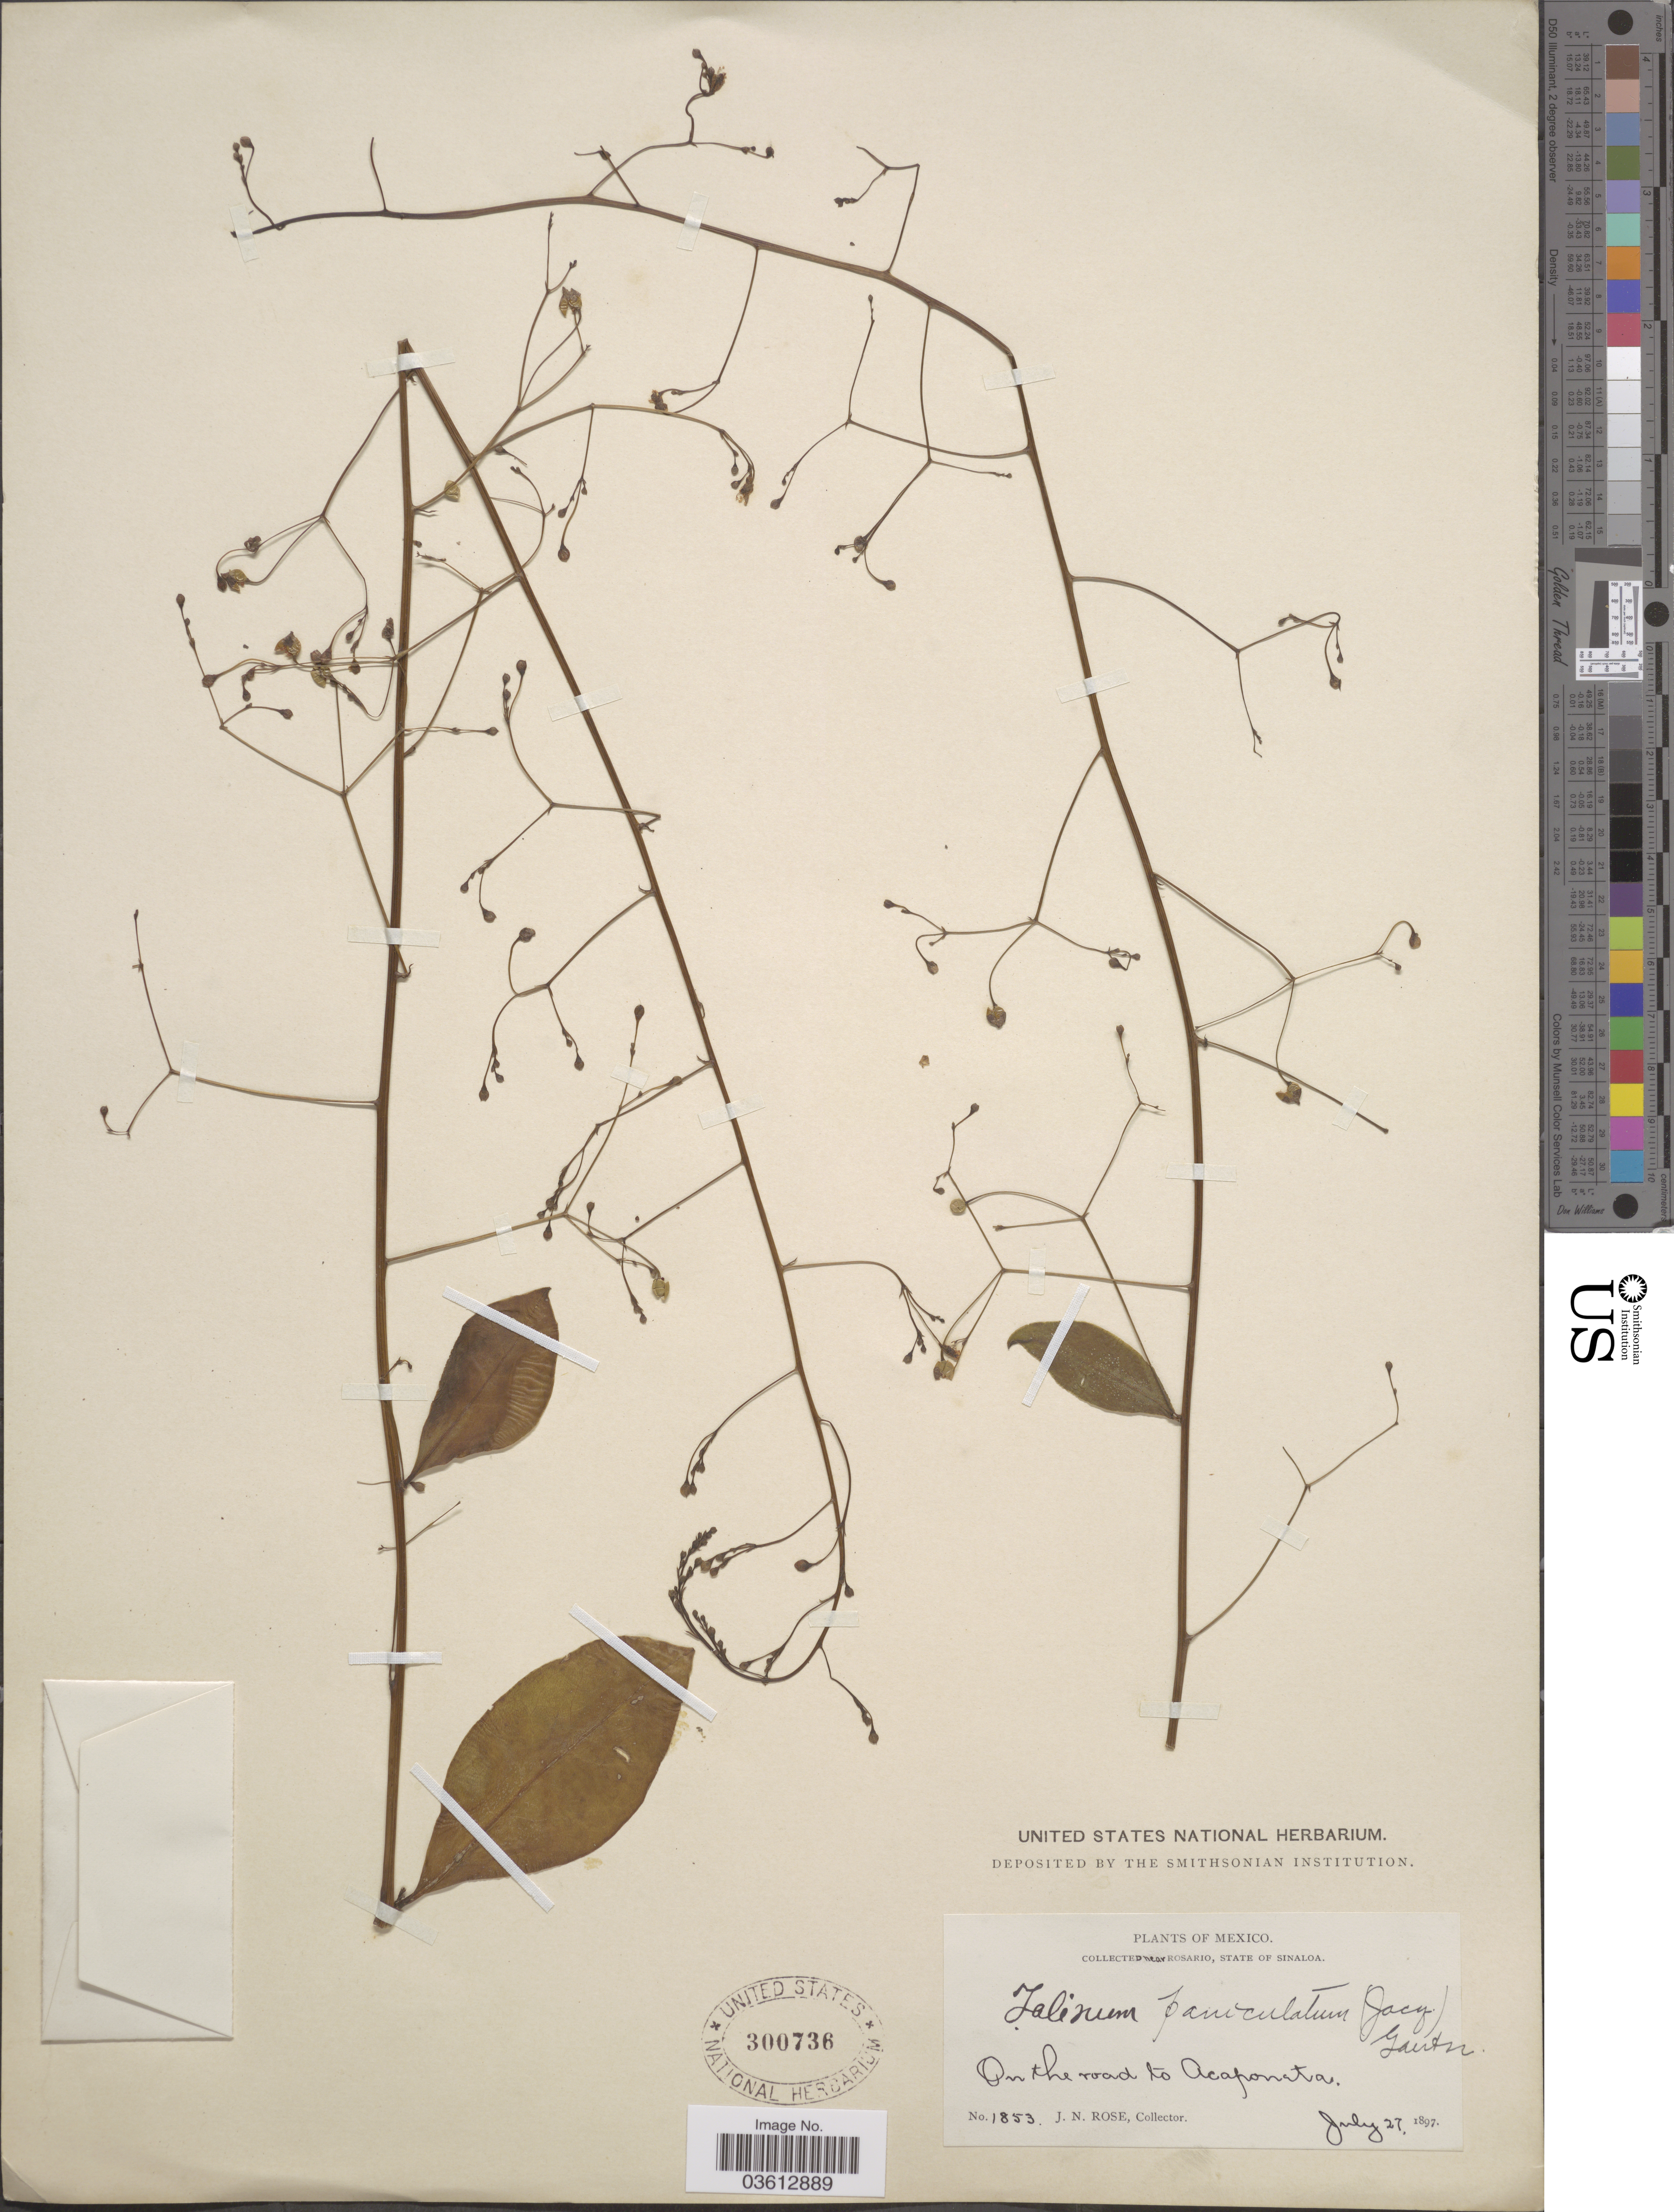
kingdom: Plantae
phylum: Tracheophyta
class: Magnoliopsida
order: Caryophyllales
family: Talinaceae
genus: Talinum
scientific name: Talinum paniculatum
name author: (Jacq.) Gaertn.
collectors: J. N. Rose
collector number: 1853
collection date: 1897-07-27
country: Mexico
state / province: Sinaloa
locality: Near Rosario. On the road to Acaponeta.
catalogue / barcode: US 300736